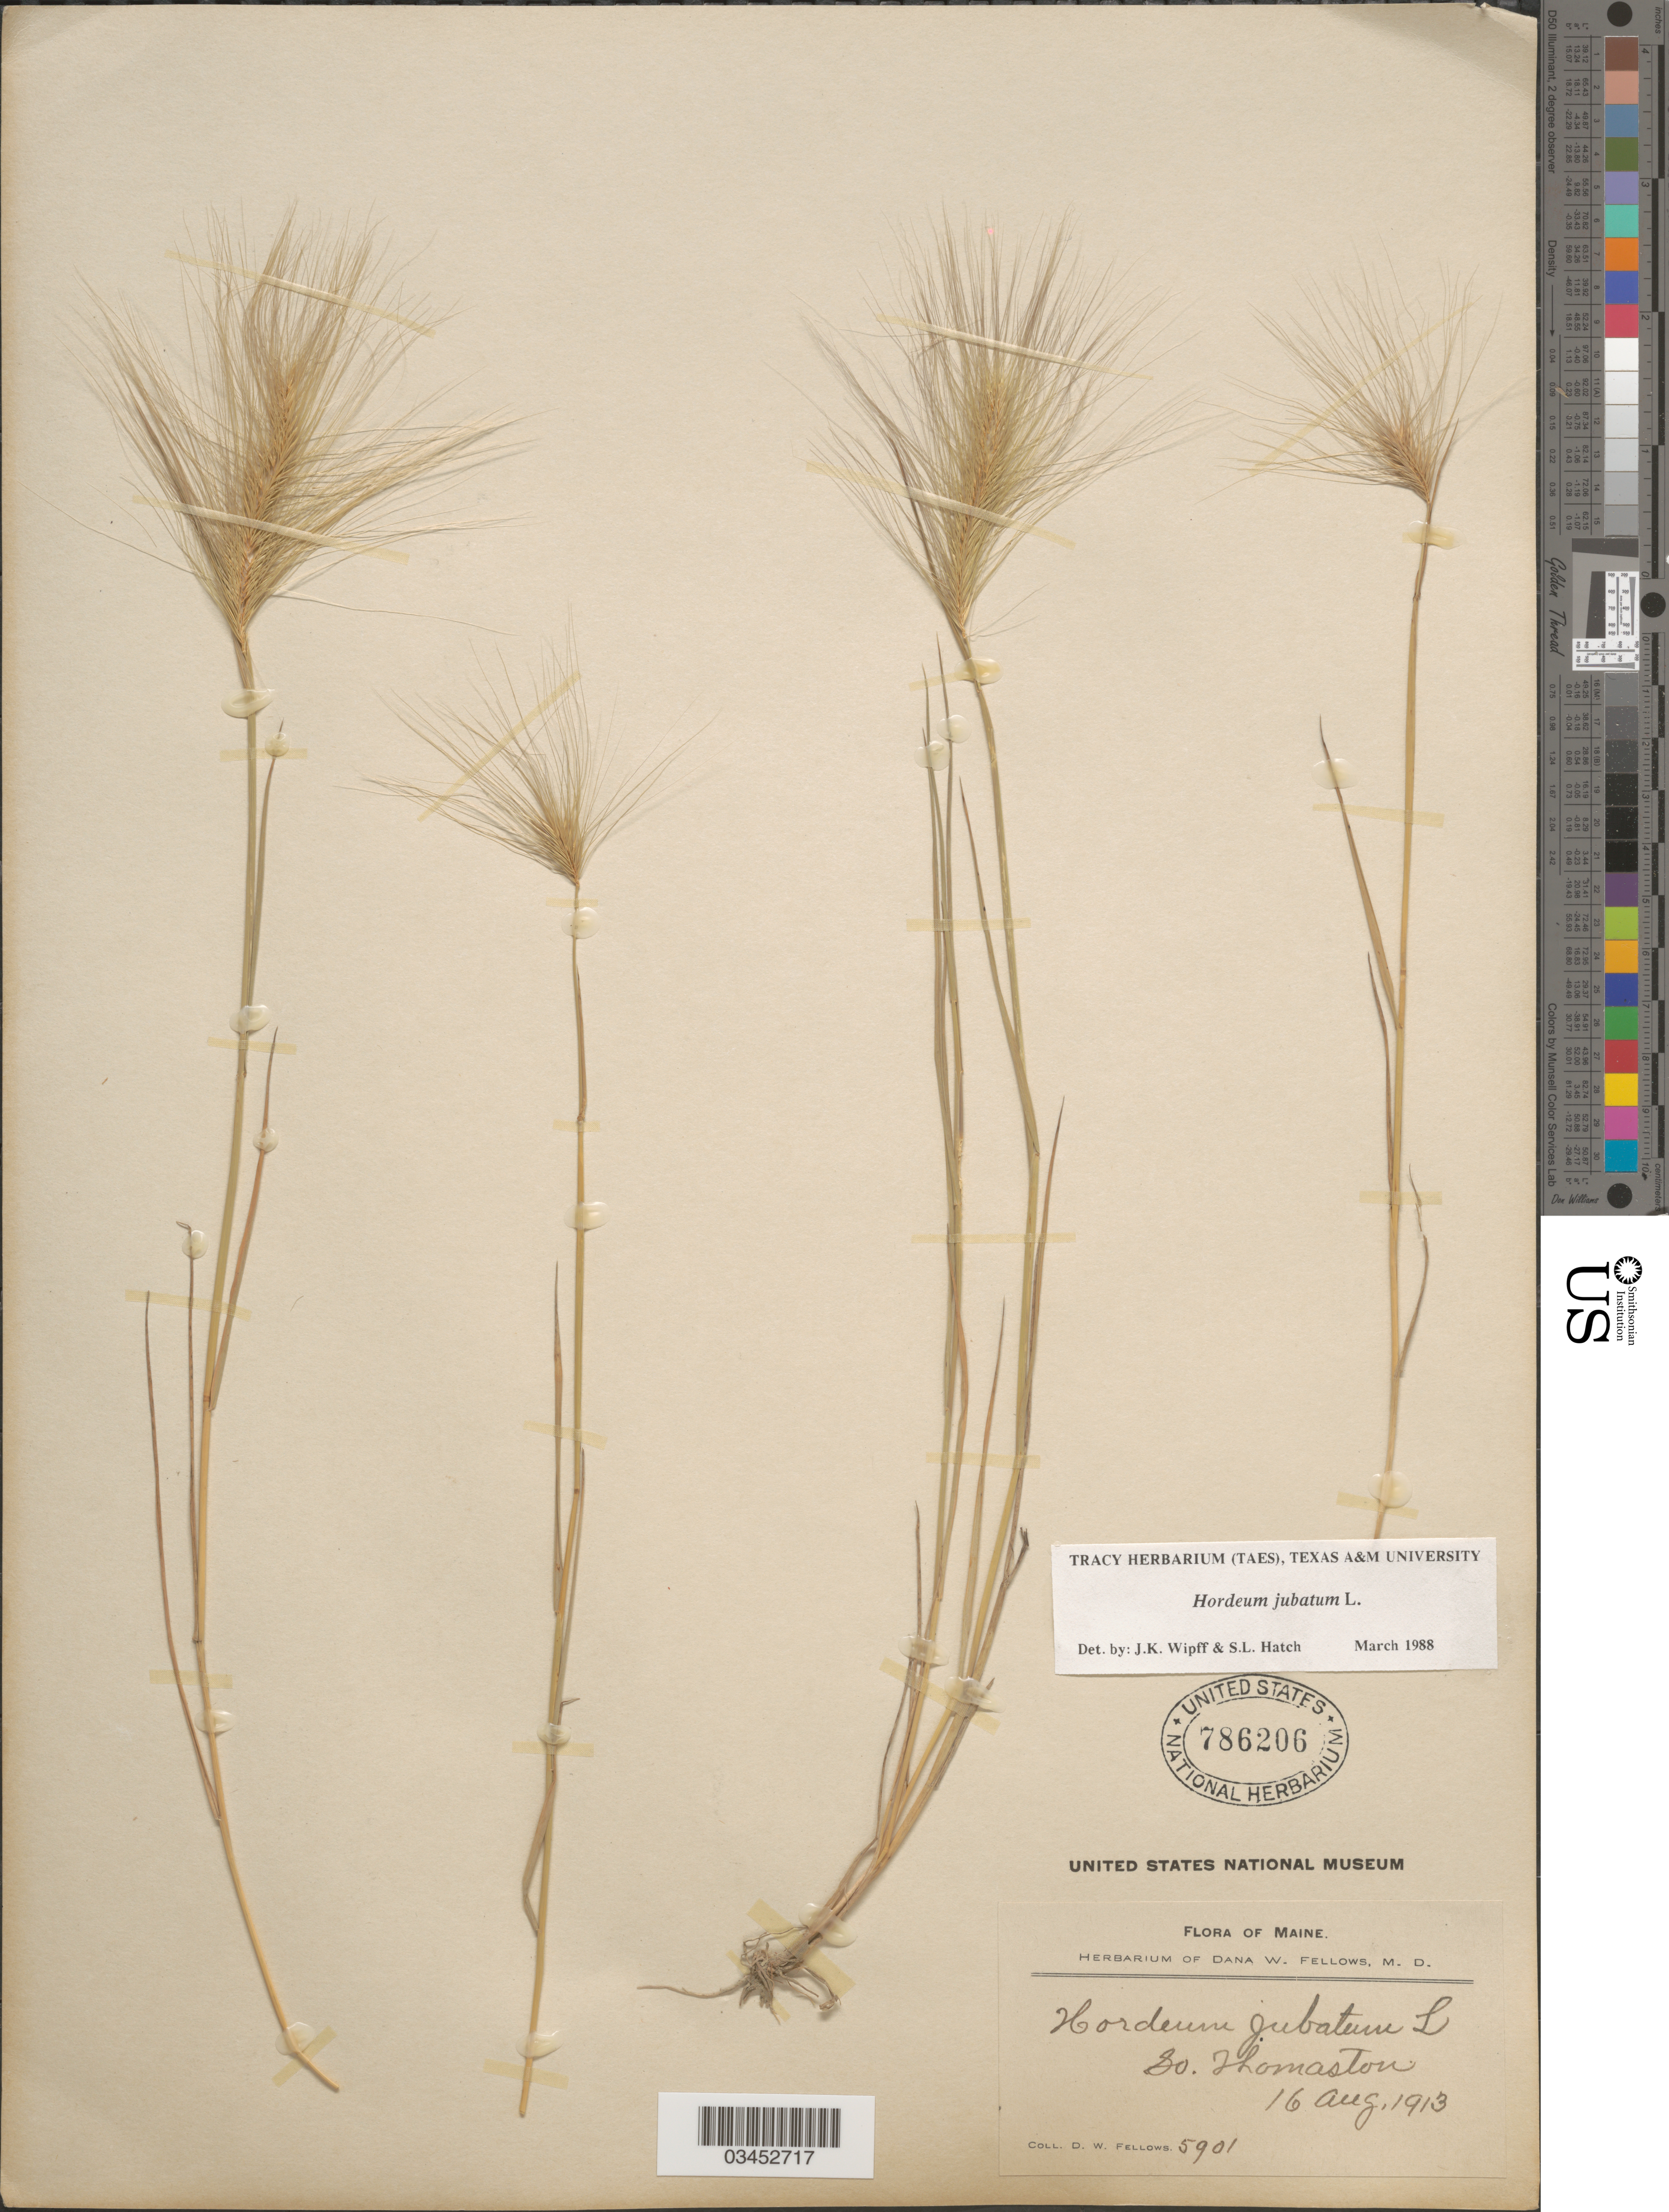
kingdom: Plantae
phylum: Tracheophyta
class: Liliopsida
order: Poales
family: Poaceae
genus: Hordeum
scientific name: Hordeum jubatum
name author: L.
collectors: D. W. Fellows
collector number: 5901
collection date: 1913-08-16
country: United States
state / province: Maine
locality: So. Thomaston.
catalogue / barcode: US 786206